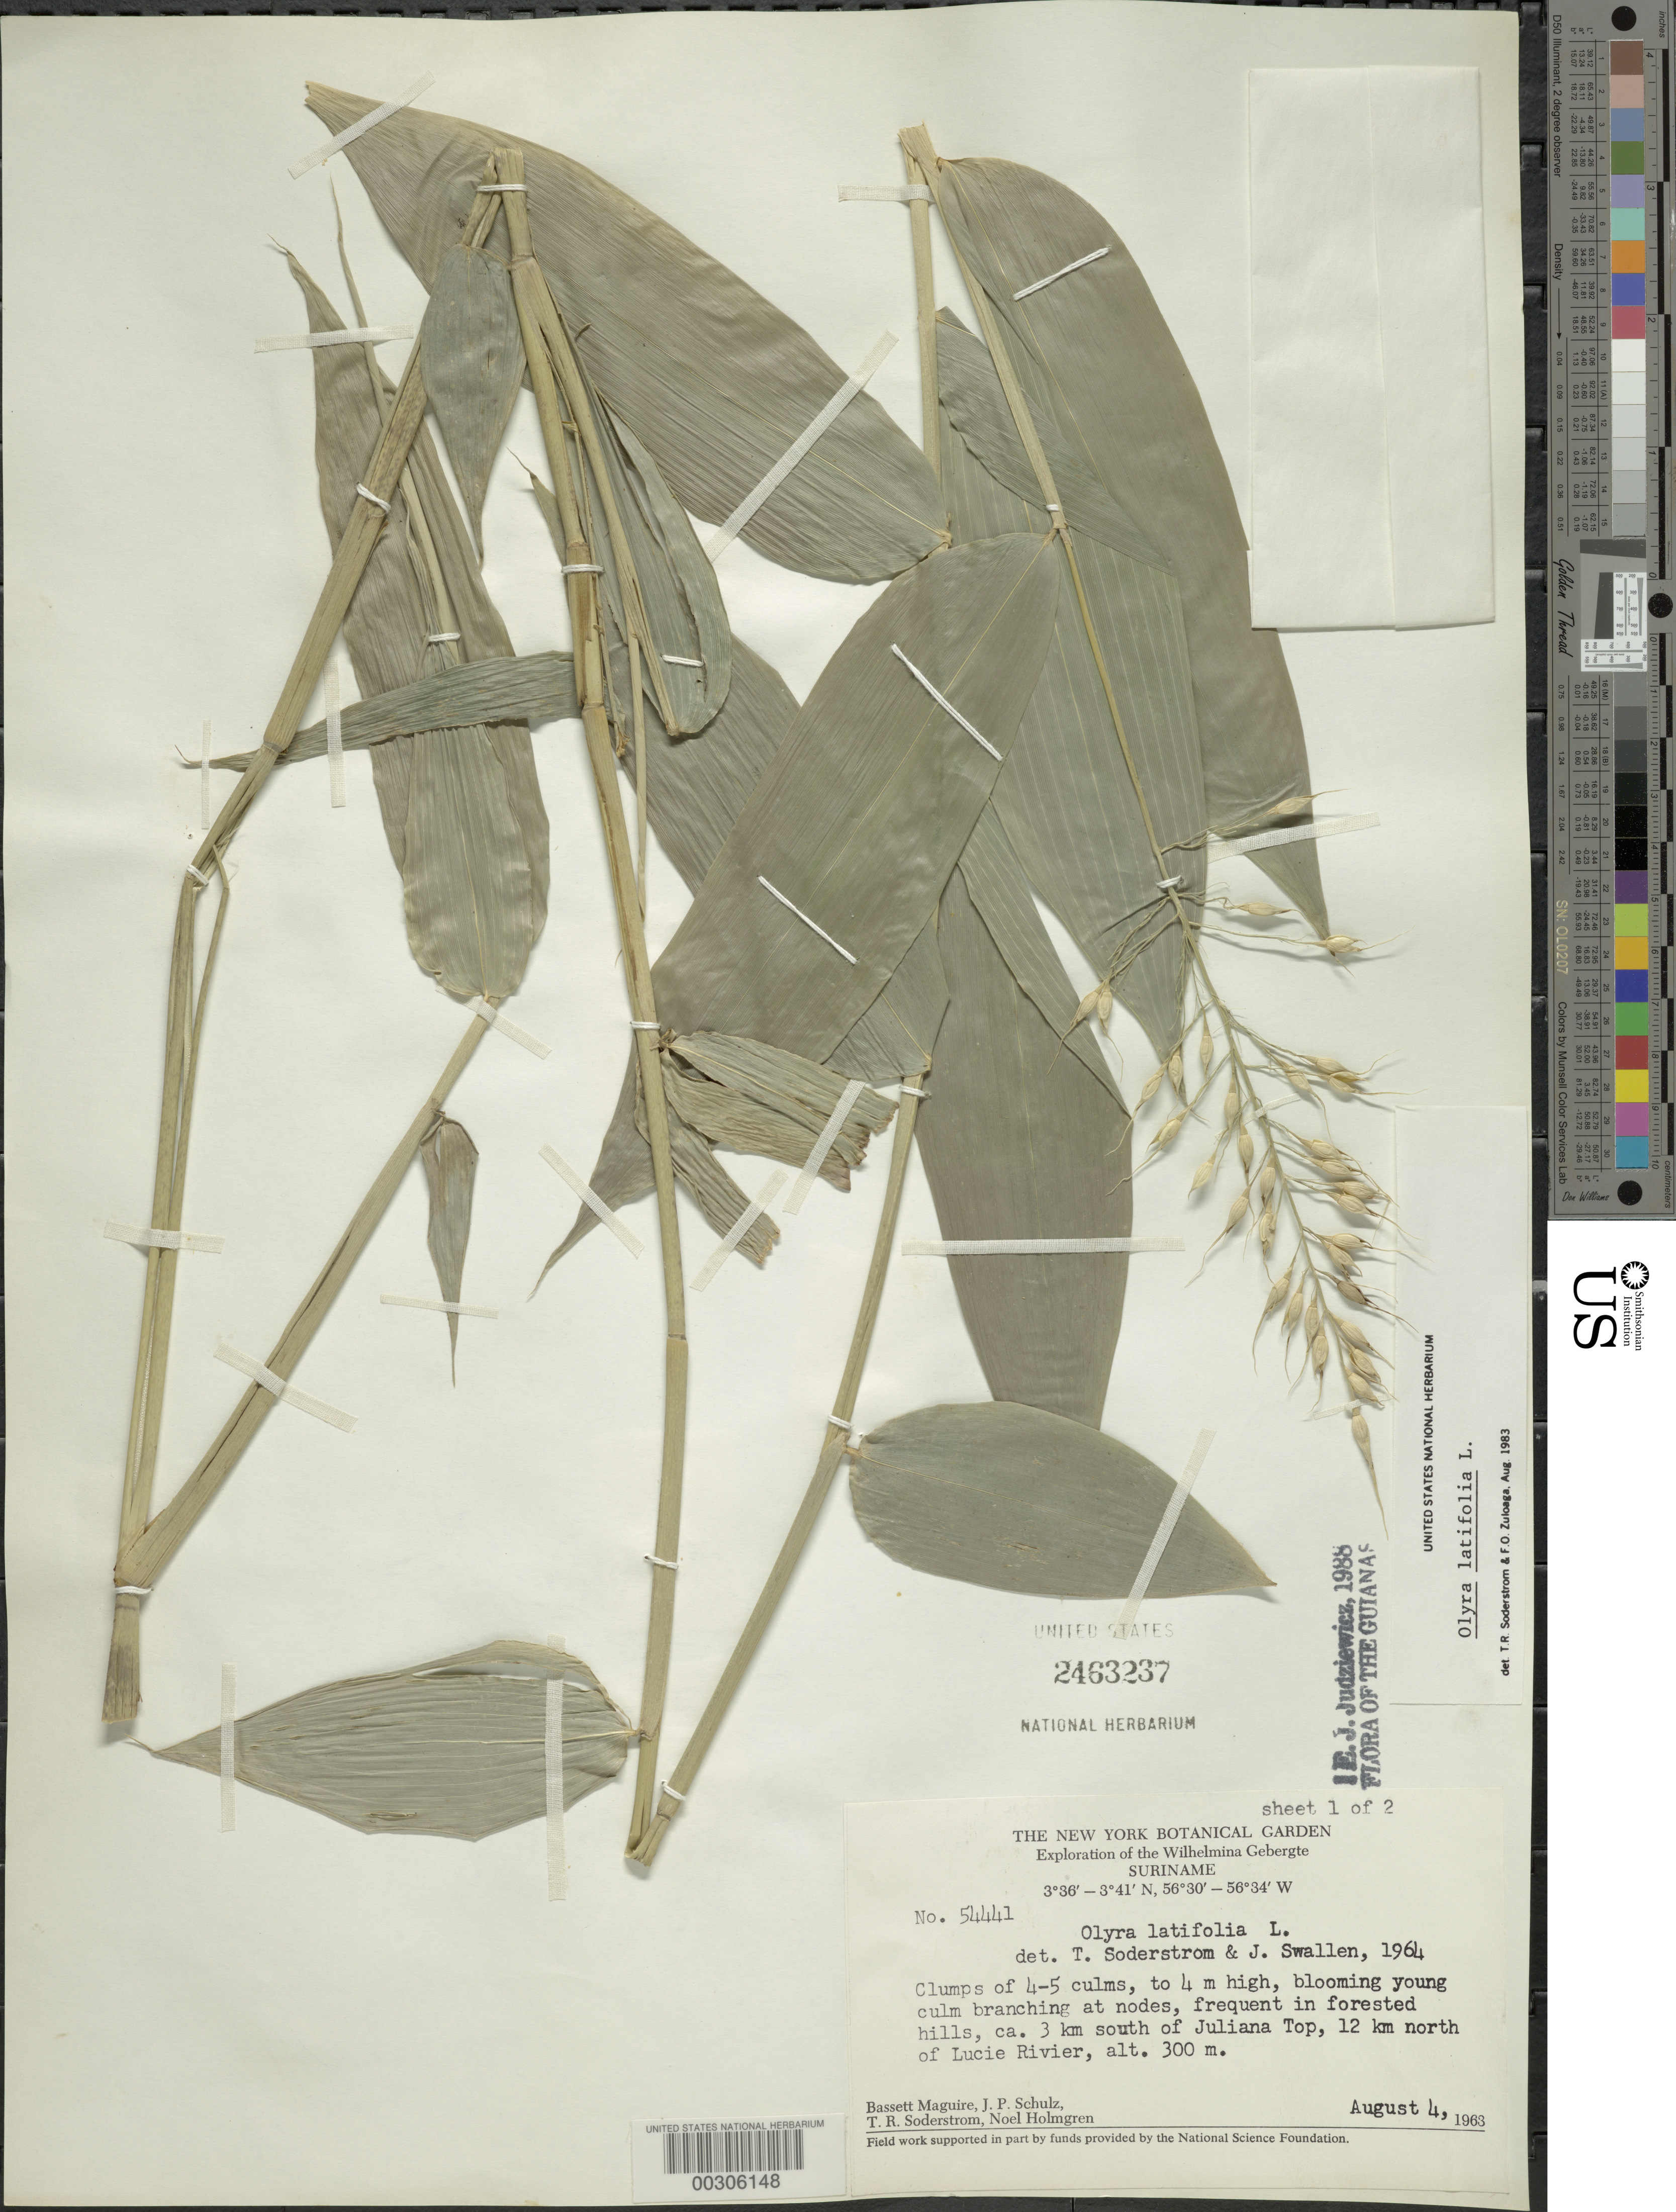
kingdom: Plantae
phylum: Tracheophyta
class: Liliopsida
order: Poales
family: Poaceae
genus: Olyra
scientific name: Olyra latifolia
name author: L.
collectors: B. Maguire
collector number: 54441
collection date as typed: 04 Aug 1963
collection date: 1963-08-04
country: Suriname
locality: Lucie river, juliana top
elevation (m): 300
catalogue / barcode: US 2463237